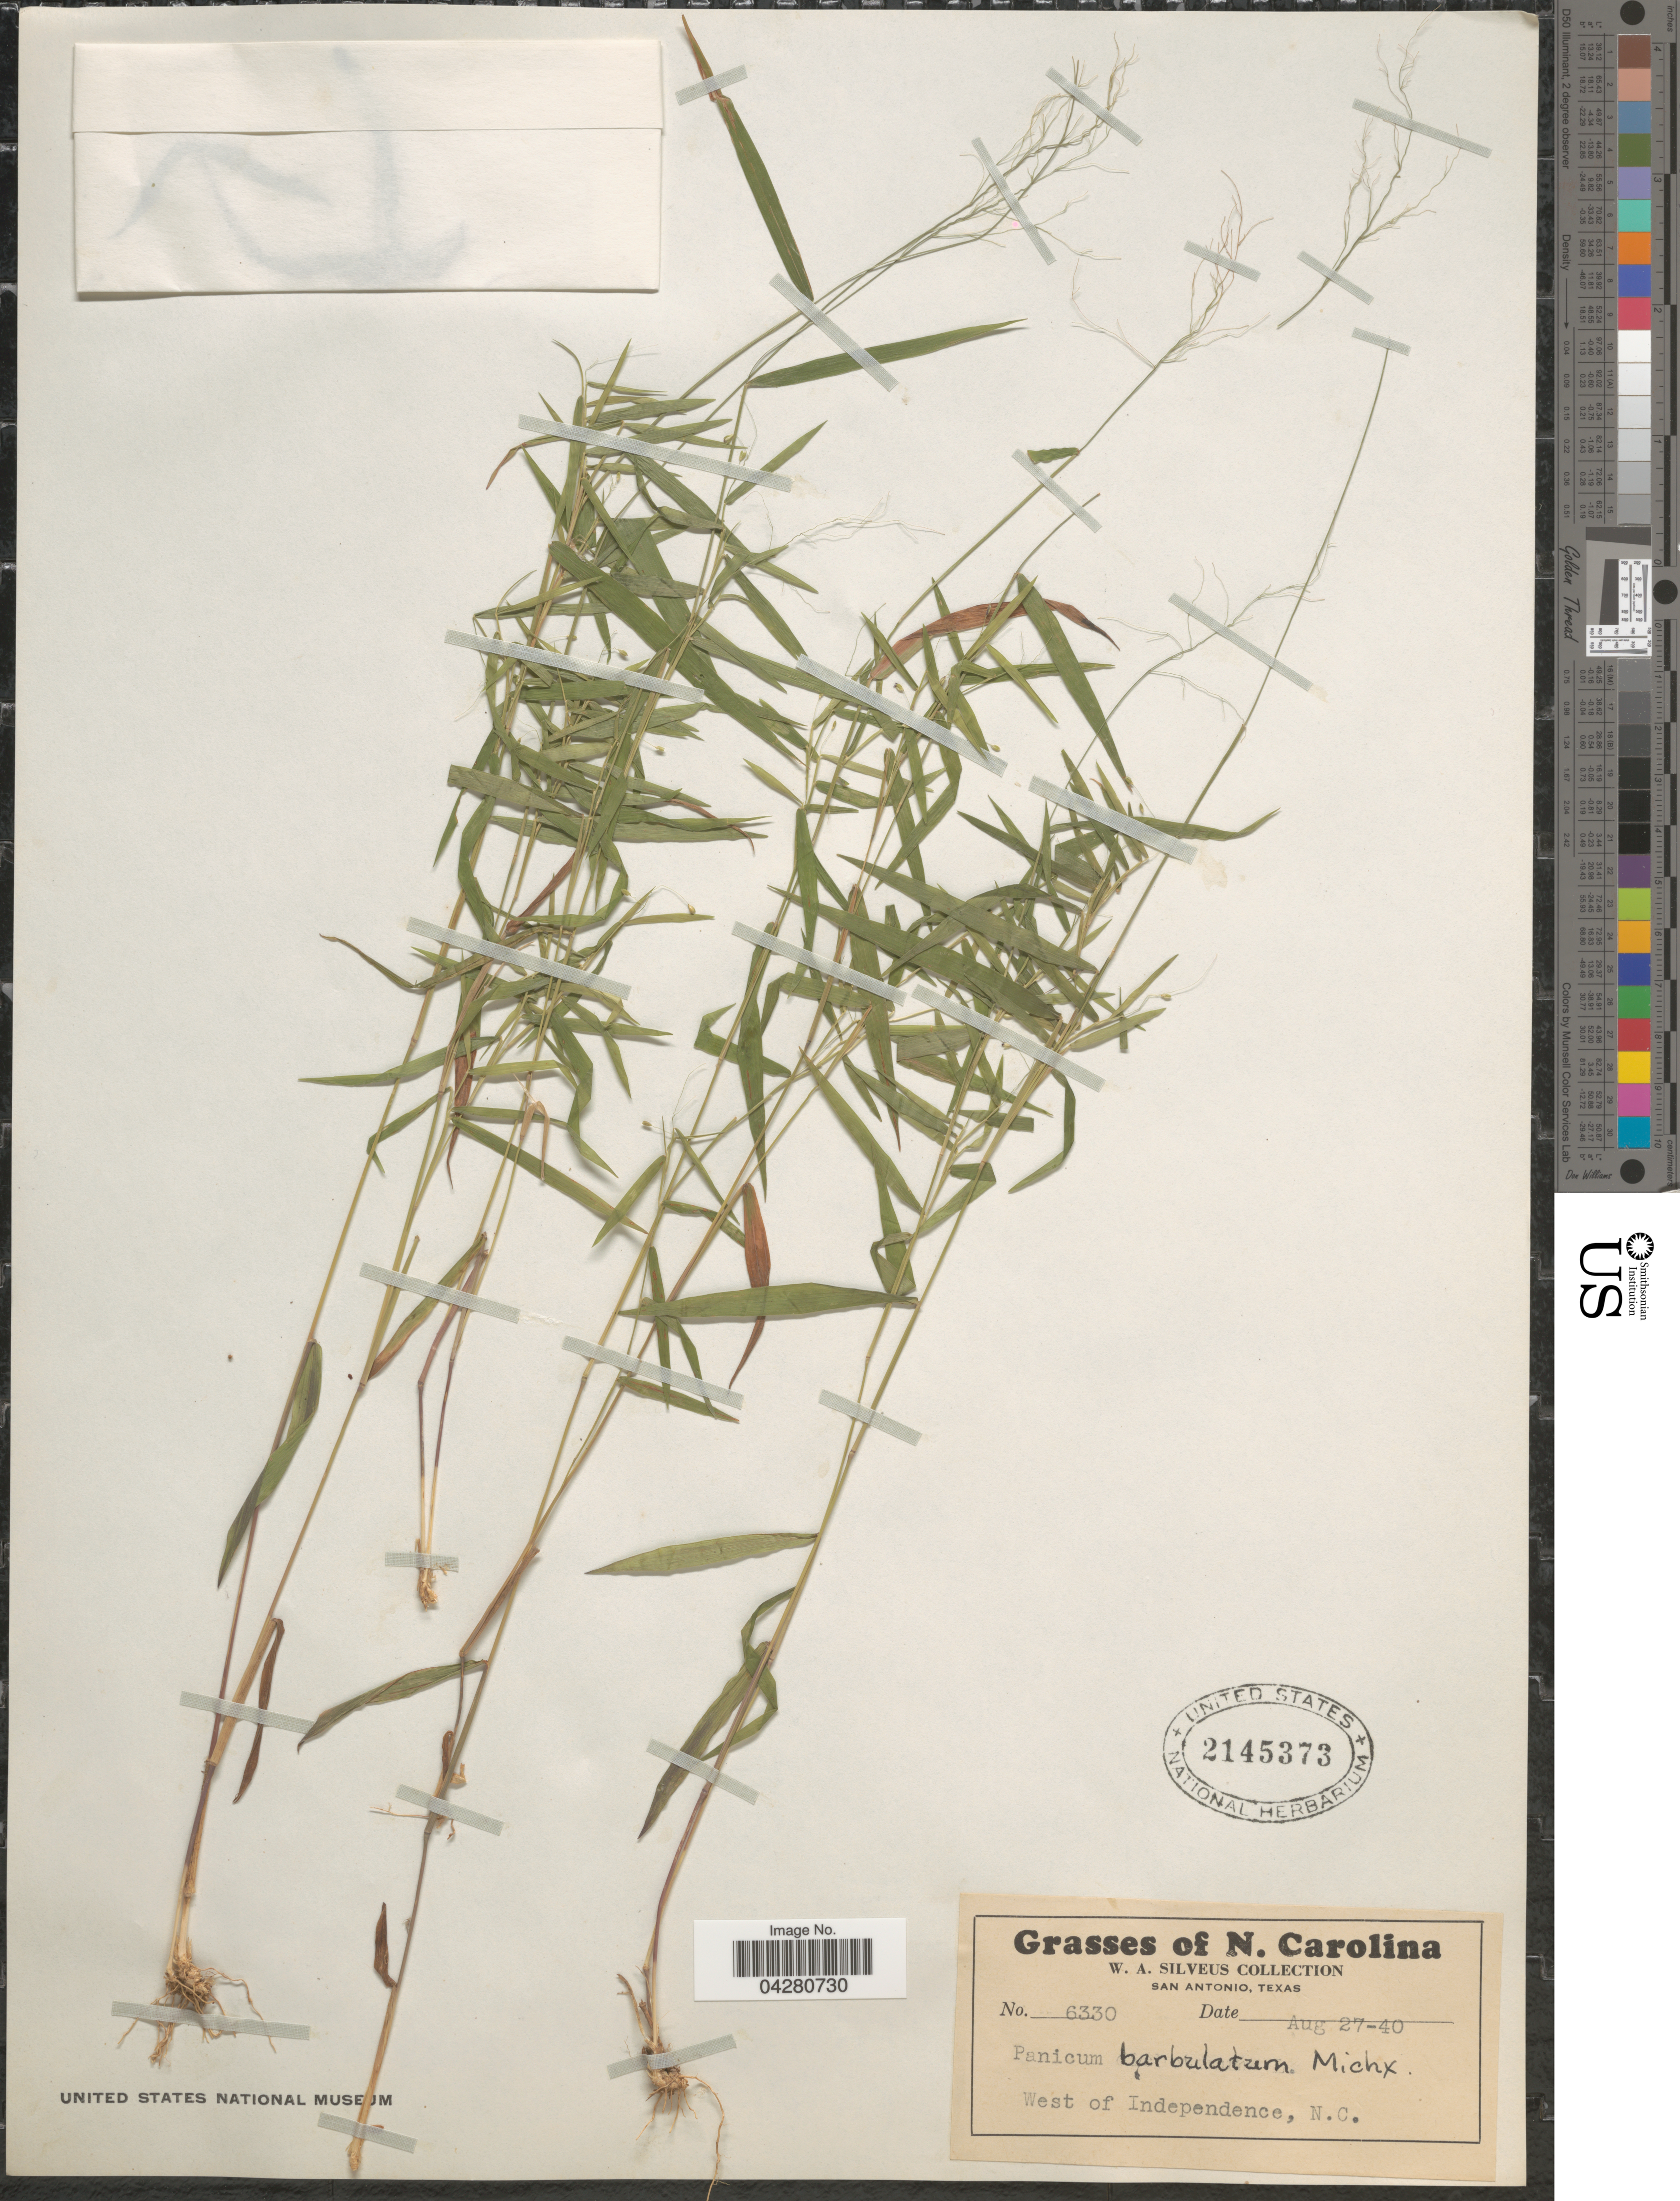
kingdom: Plantae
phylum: Tracheophyta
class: Liliopsida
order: Poales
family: Poaceae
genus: Dichanthelium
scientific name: Dichanthelium dichotomum var. dichotomum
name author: (L.) Gould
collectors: W. Silveus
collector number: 6330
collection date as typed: Transcribed d/m/y: 27/8/40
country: United States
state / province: North Carolina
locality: West of Independence.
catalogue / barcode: US 2145373